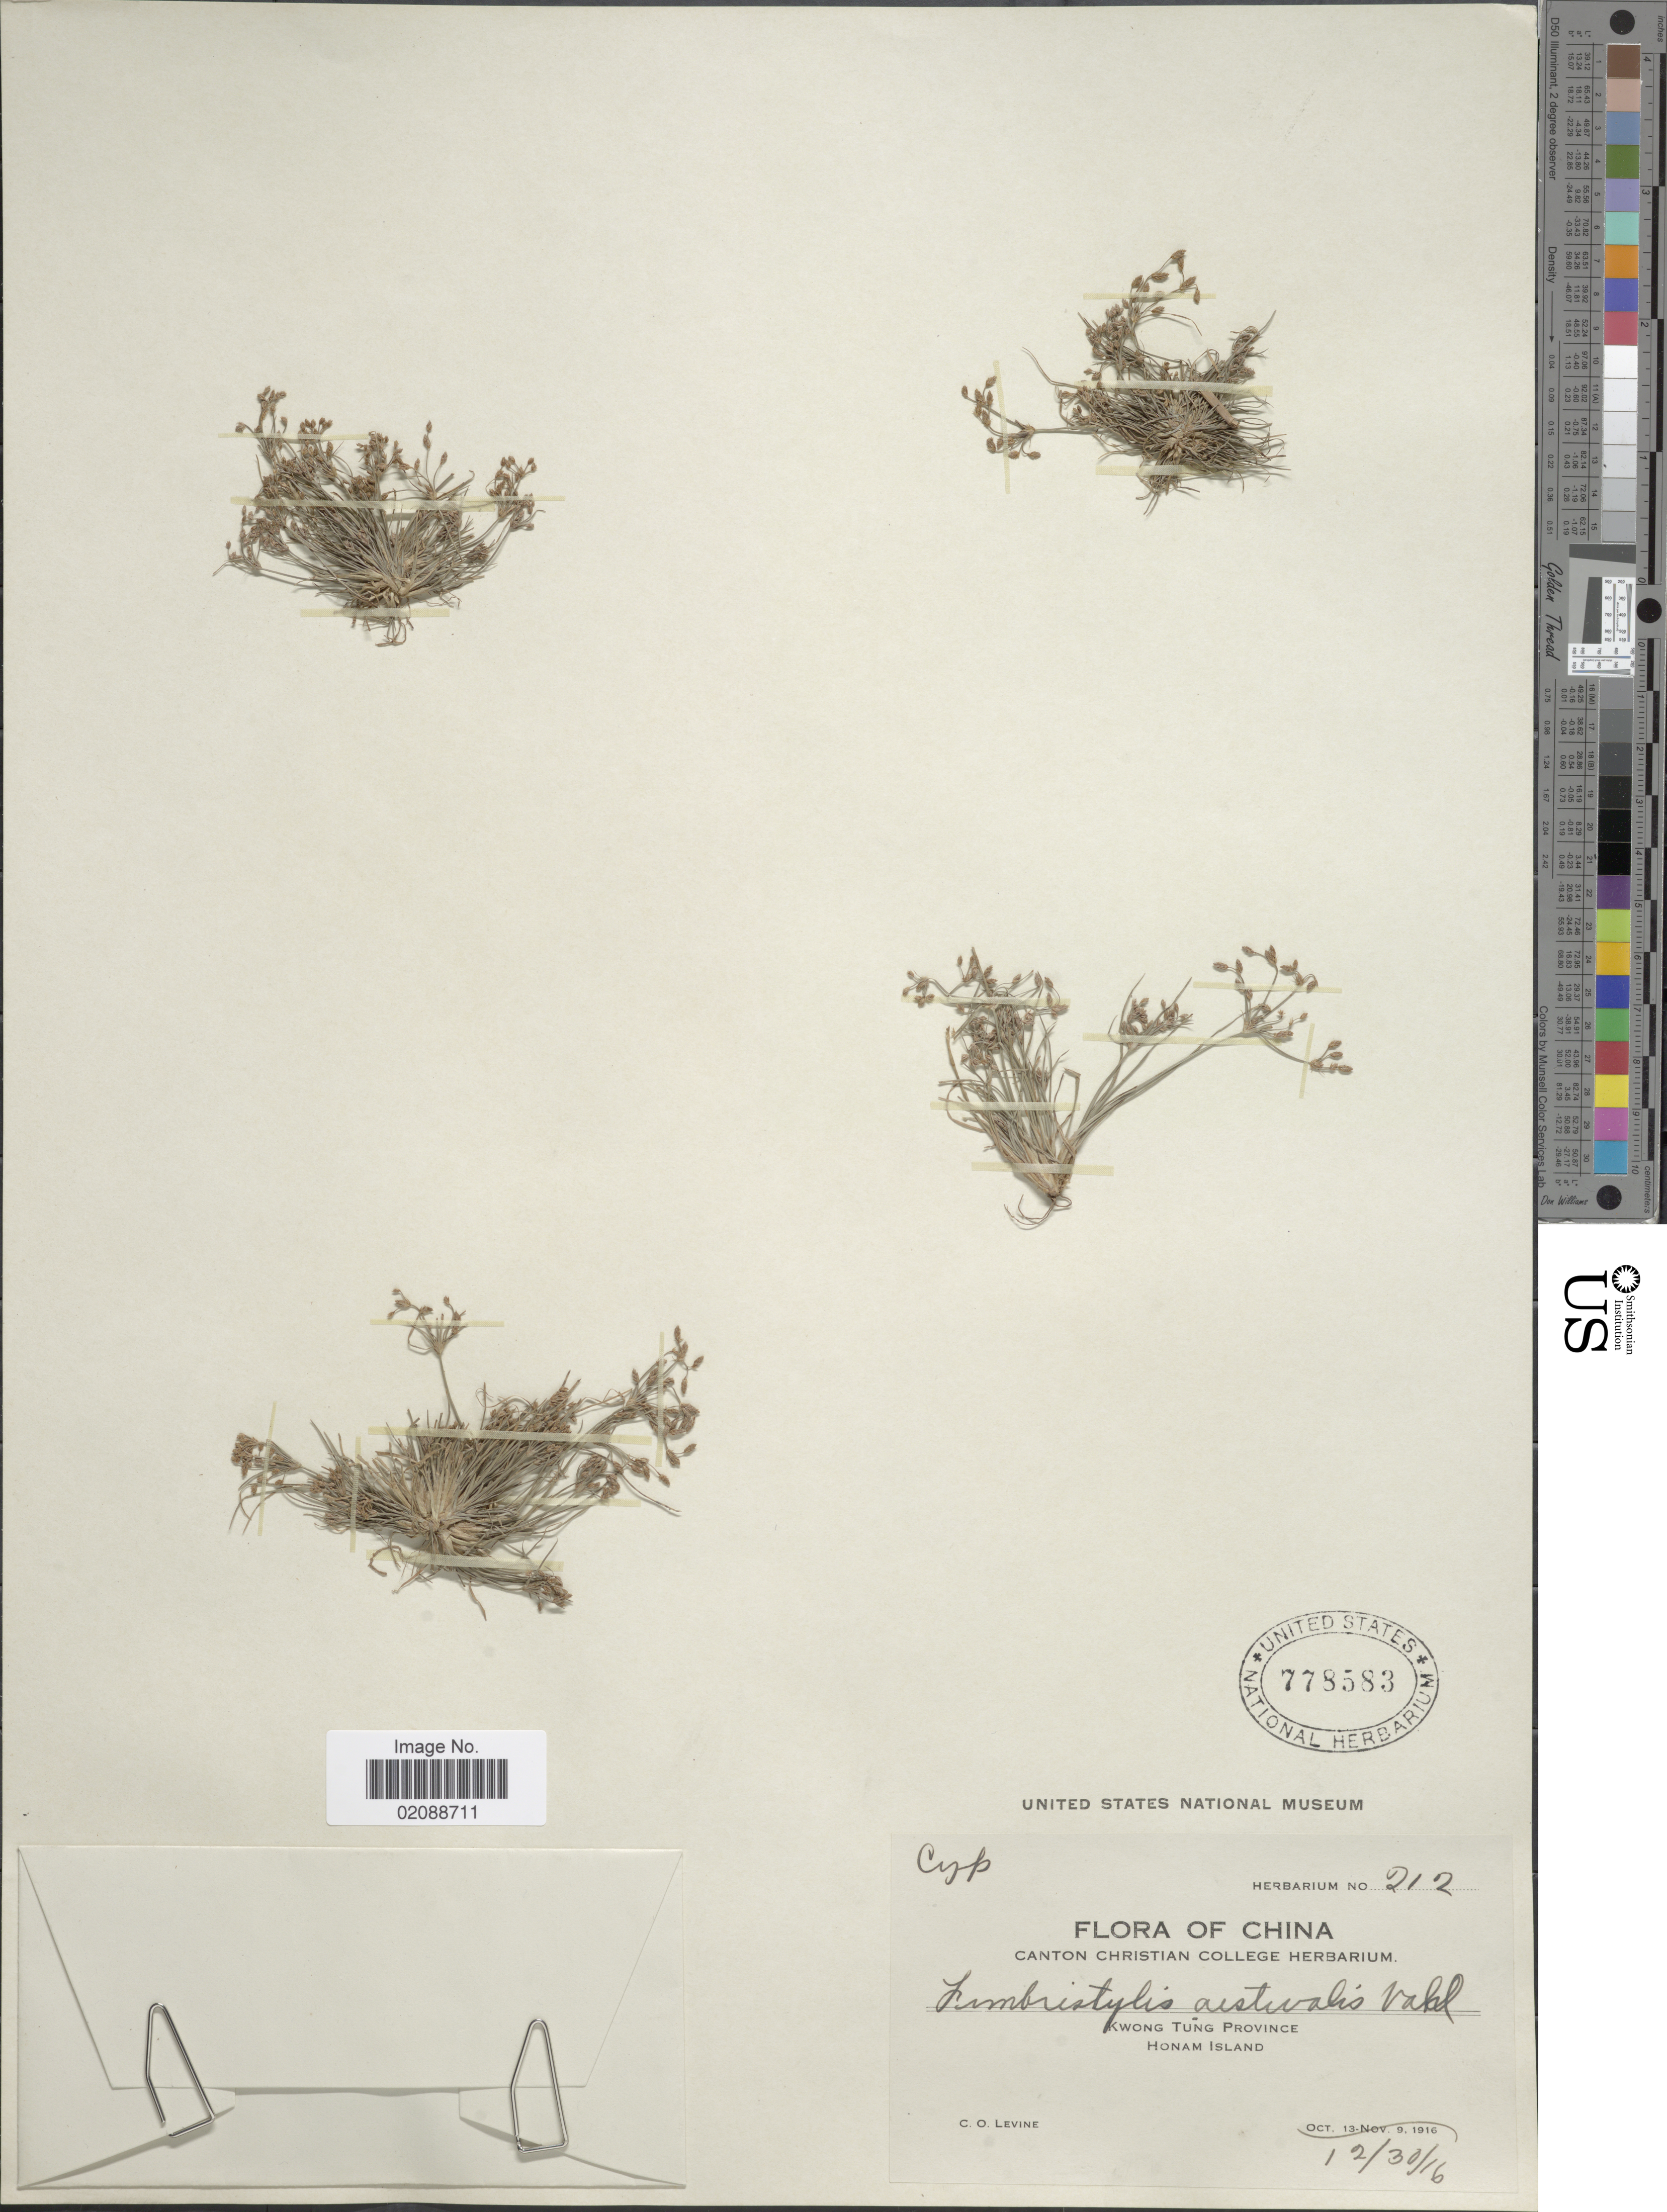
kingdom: Plantae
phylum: Tracheophyta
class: Liliopsida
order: Poales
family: Cyperaceae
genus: Fimbristylis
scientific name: Fimbristylis aestivalis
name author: (Retz.) Vahl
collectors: C. O. Levine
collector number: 212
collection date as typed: Transcribed d/m/y: 30/12/16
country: China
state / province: Guangdong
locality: Kwong Tung Province, Honam Island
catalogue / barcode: US 778583